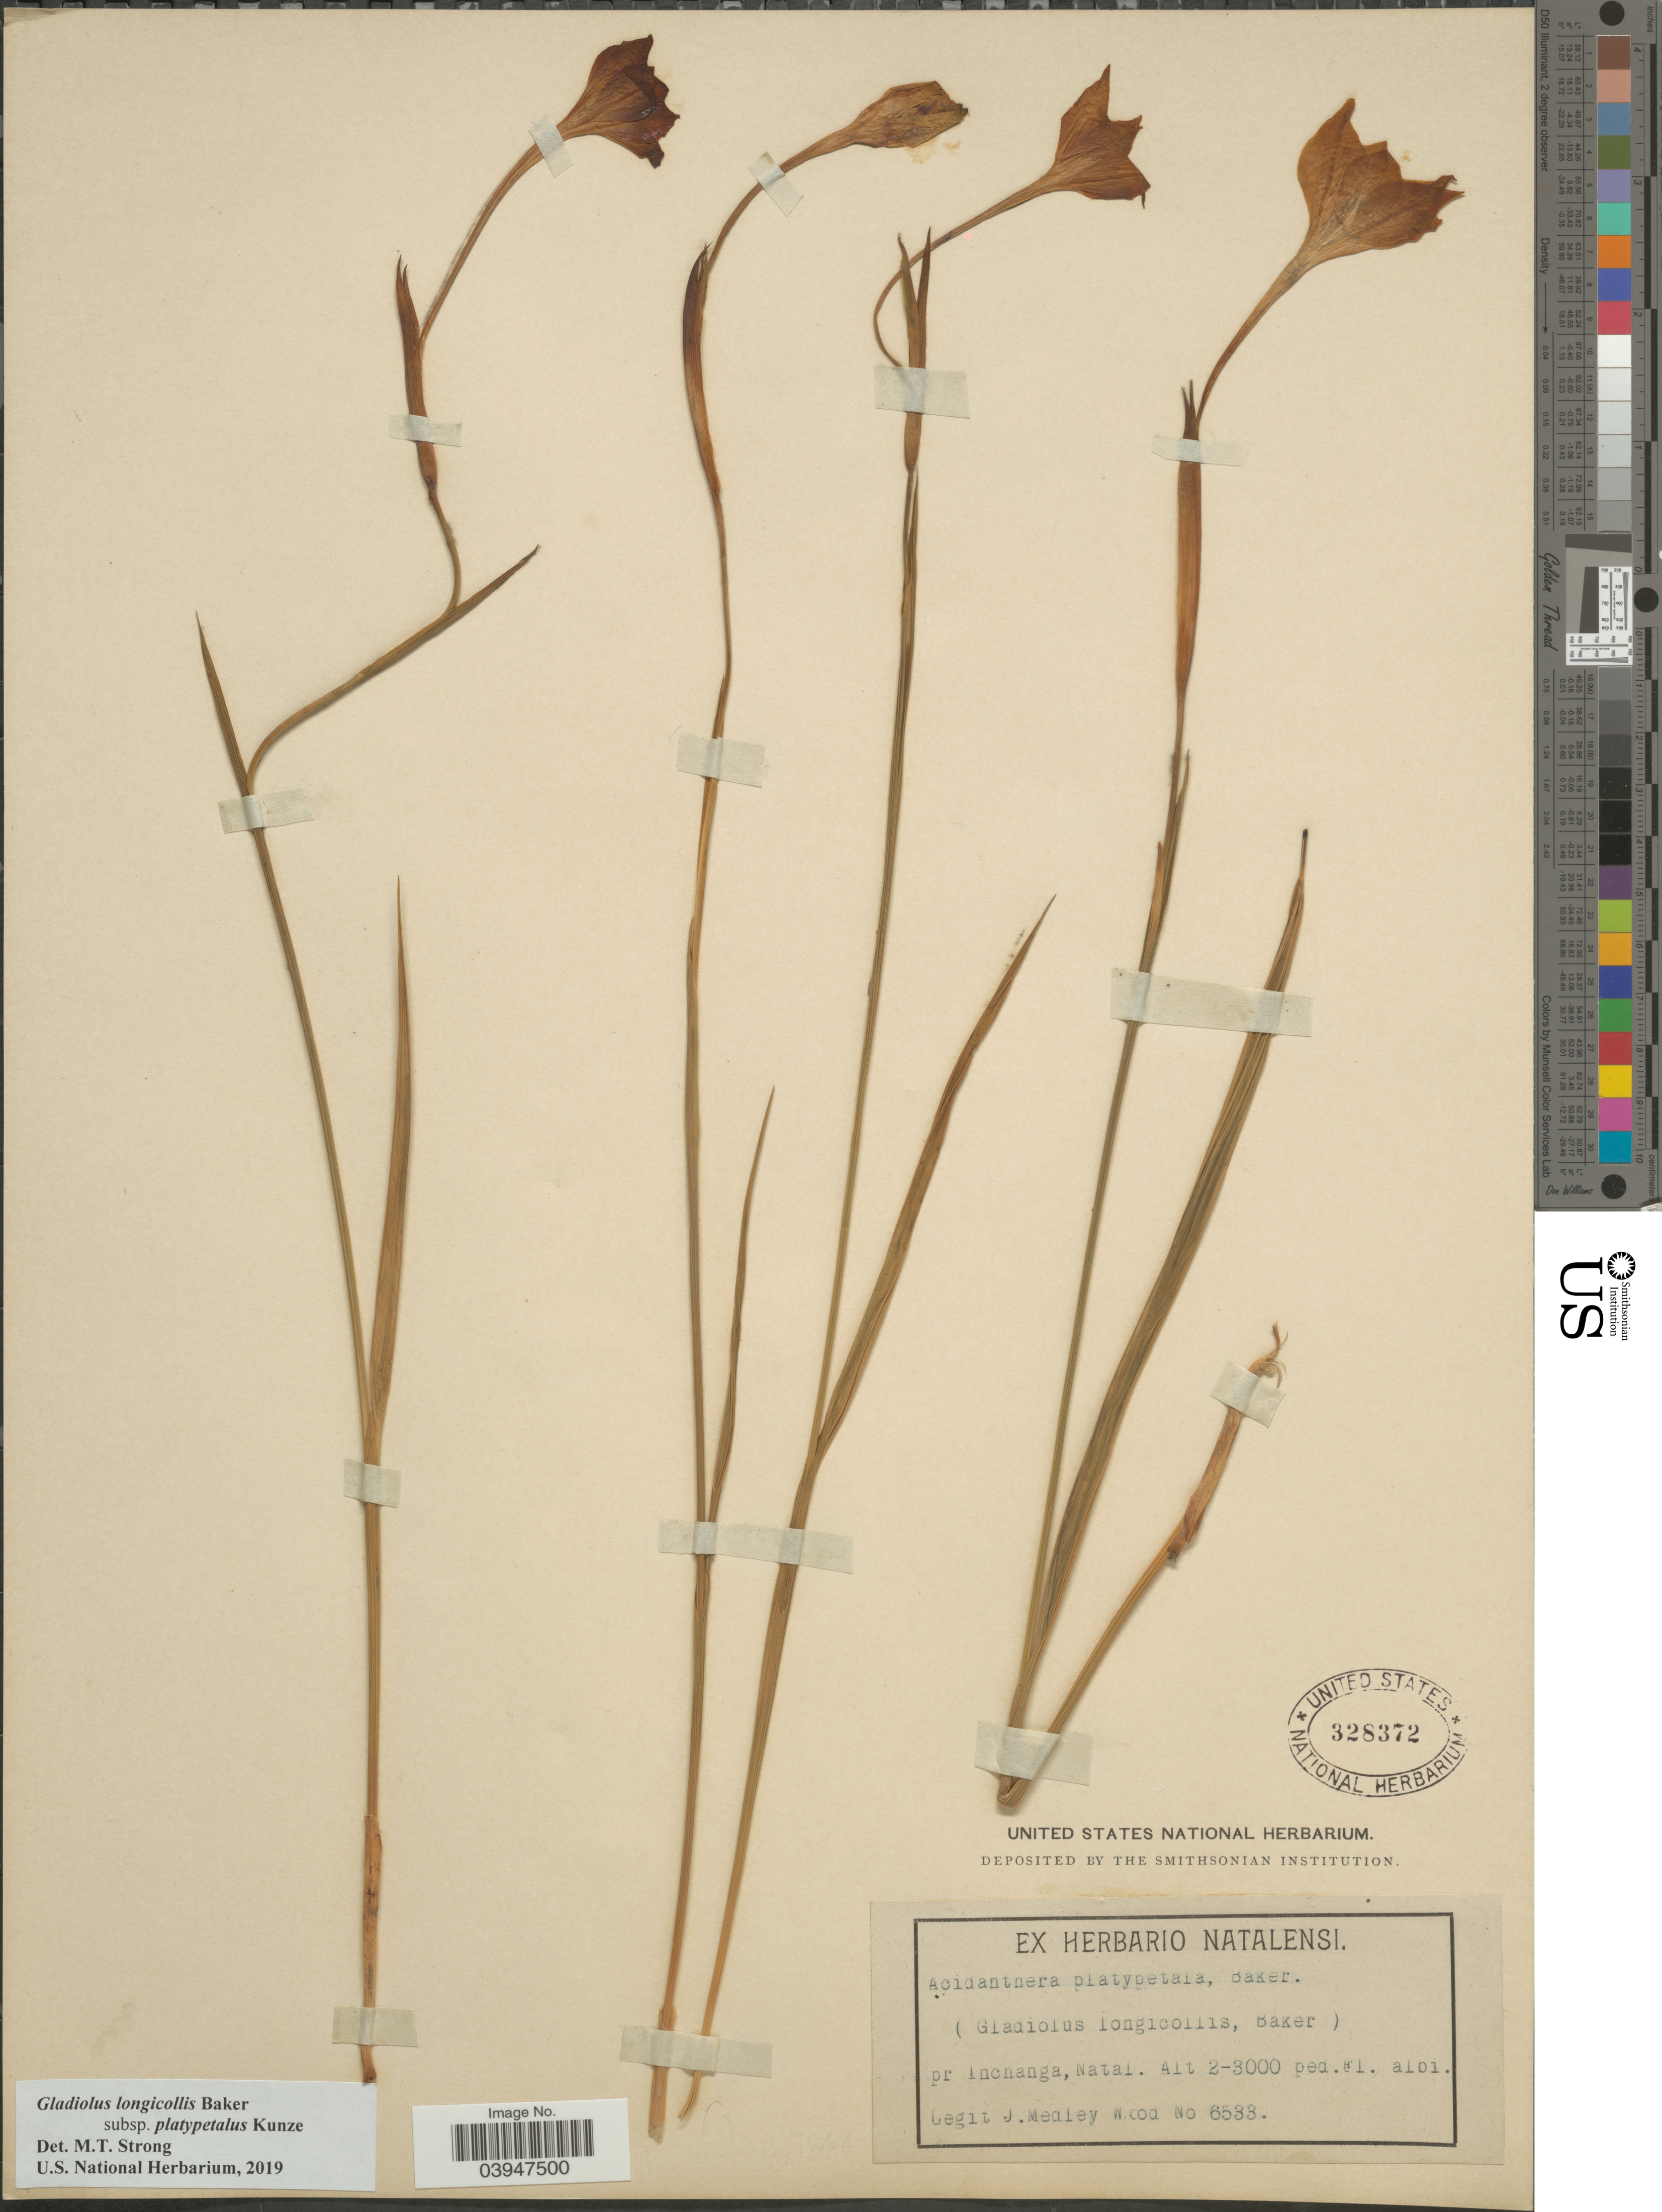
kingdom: Plantae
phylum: Tracheophyta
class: Liliopsida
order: Asparagales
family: Iridaceae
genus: Gladiolus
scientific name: Gladiolus longicollis subsp. platypetalus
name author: (Baker) Goldblatt & J.C. Manning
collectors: J. Medley Wood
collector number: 6533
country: South Africa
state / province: KwaZulu-Natal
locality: Pr Inchanga, Natal.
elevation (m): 610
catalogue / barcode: US 328372